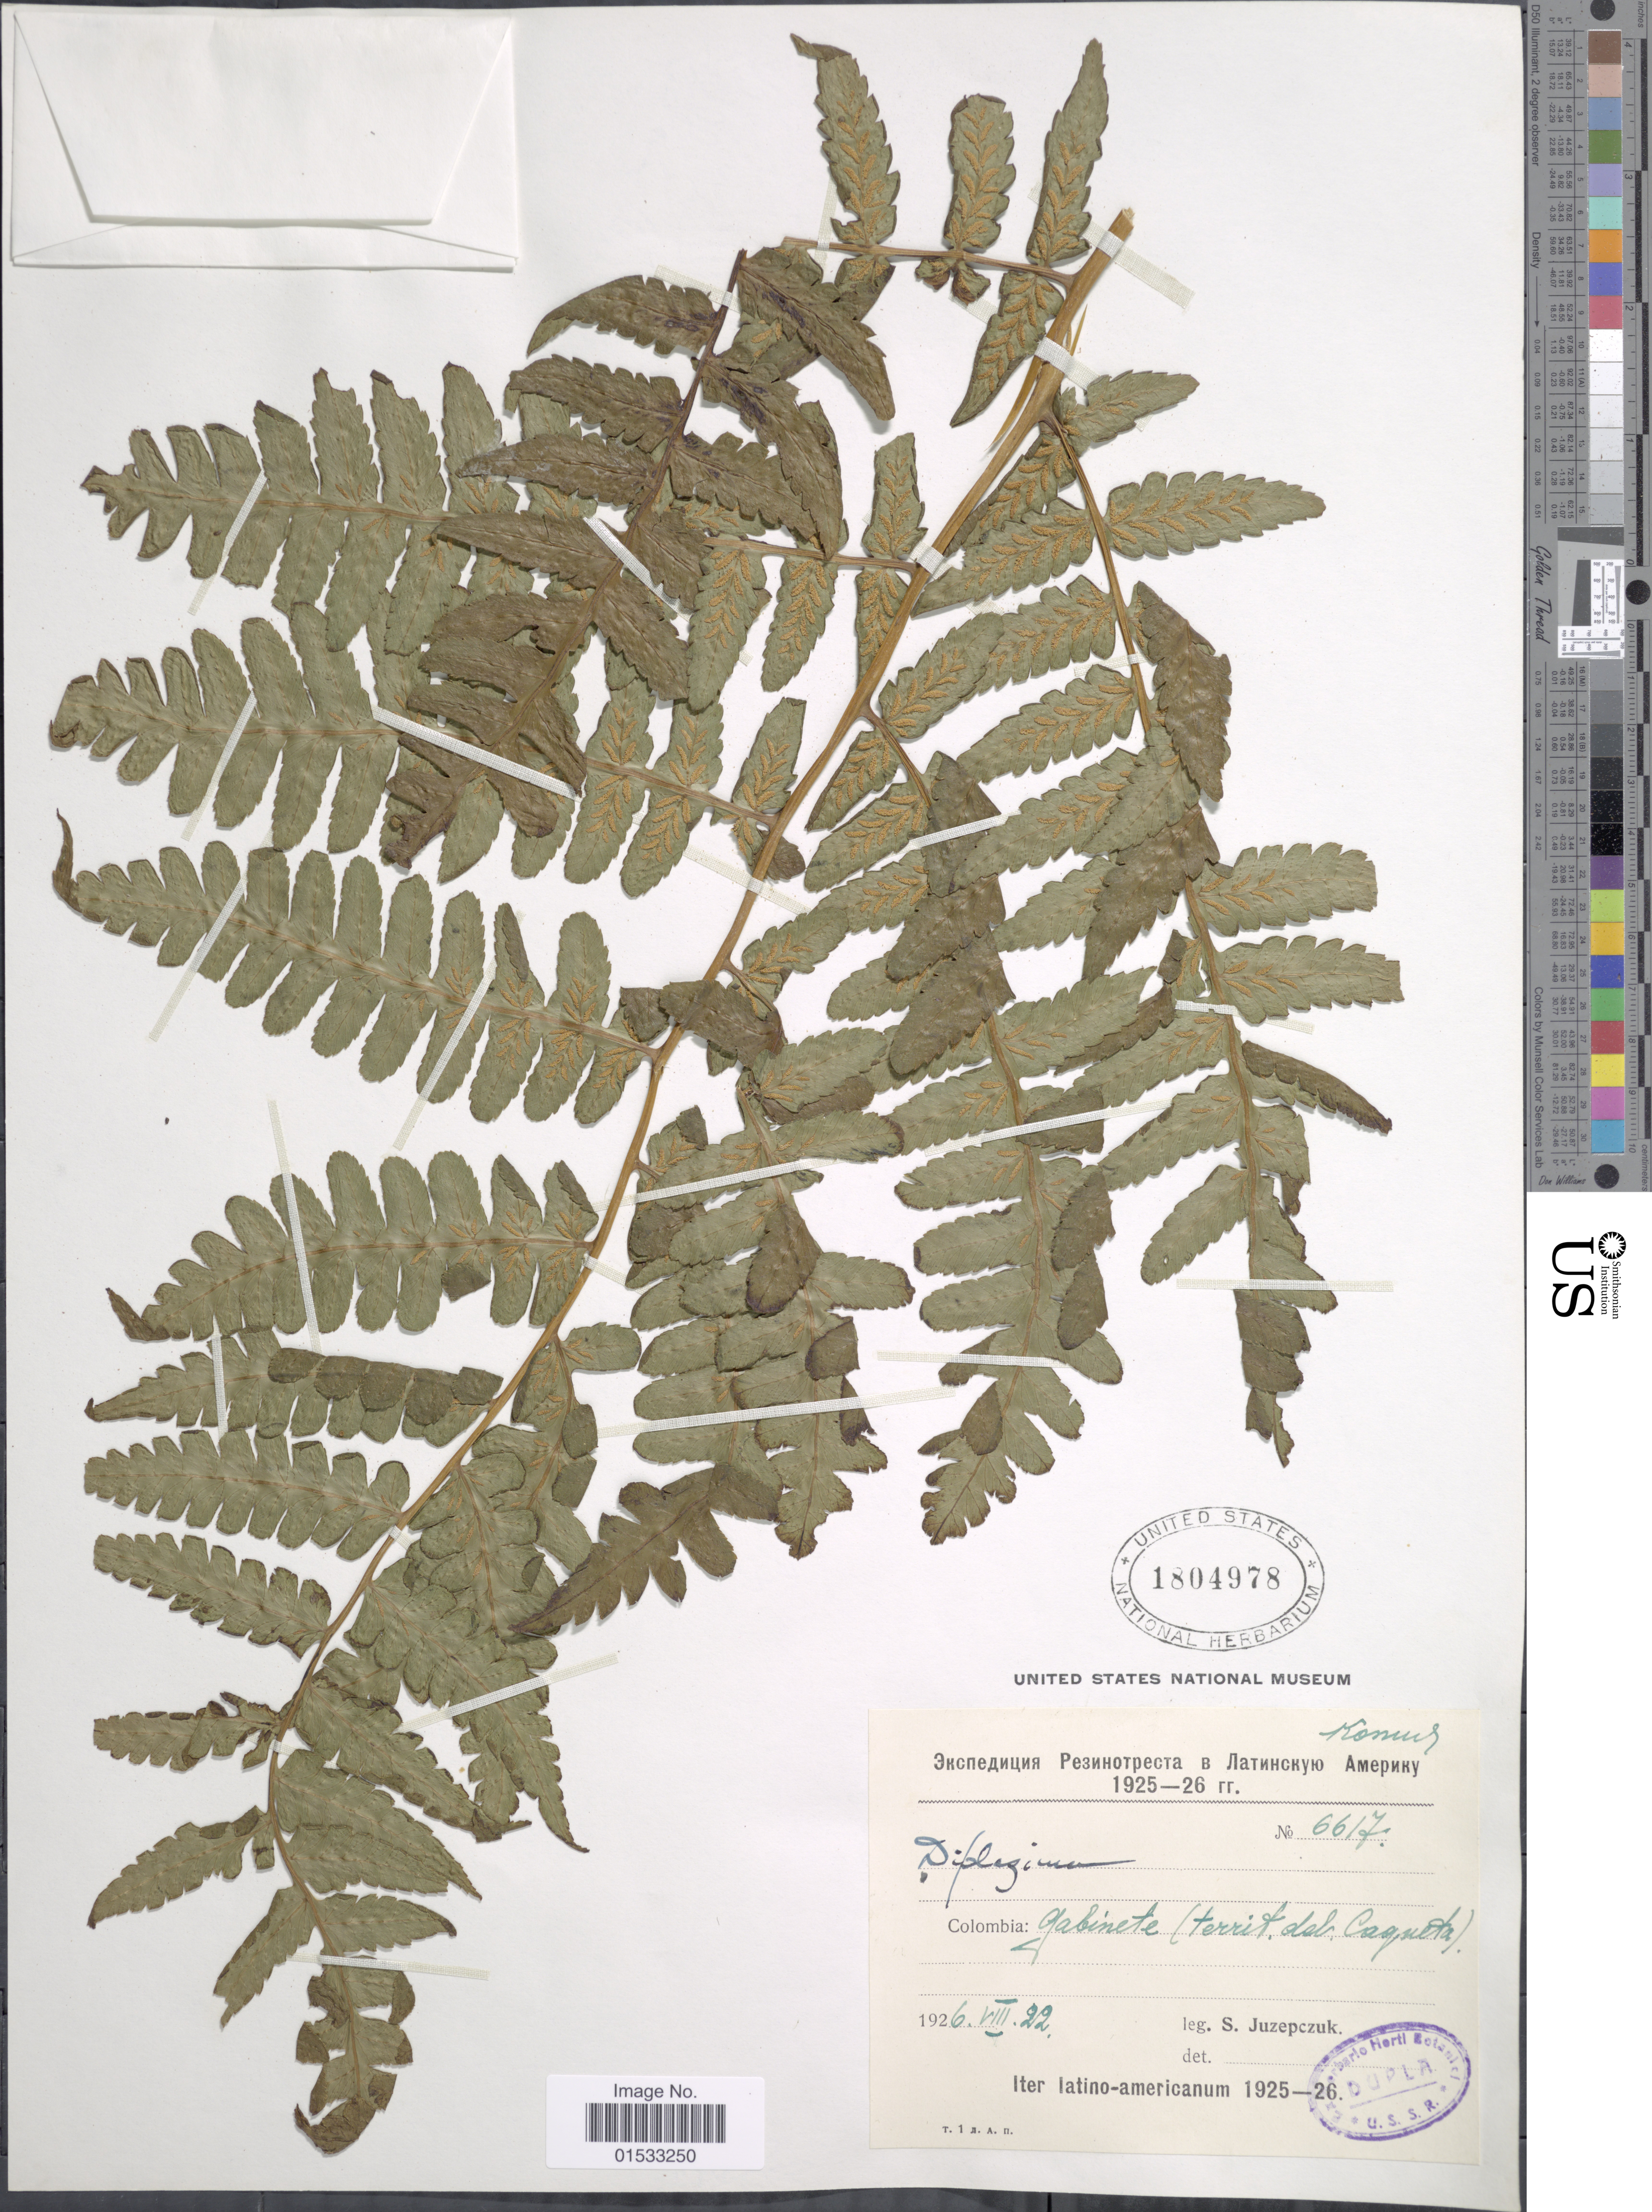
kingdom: Plantae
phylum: Tracheophyta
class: Polypodiopsida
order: Polypodiales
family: Athyriaceae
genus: Diplazium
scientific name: Diplazium sp.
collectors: S. V. Juzepczuk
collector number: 6617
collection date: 1926-08-22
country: Colombia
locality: Gabinete (teriit. del Caqueta)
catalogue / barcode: US 1804978